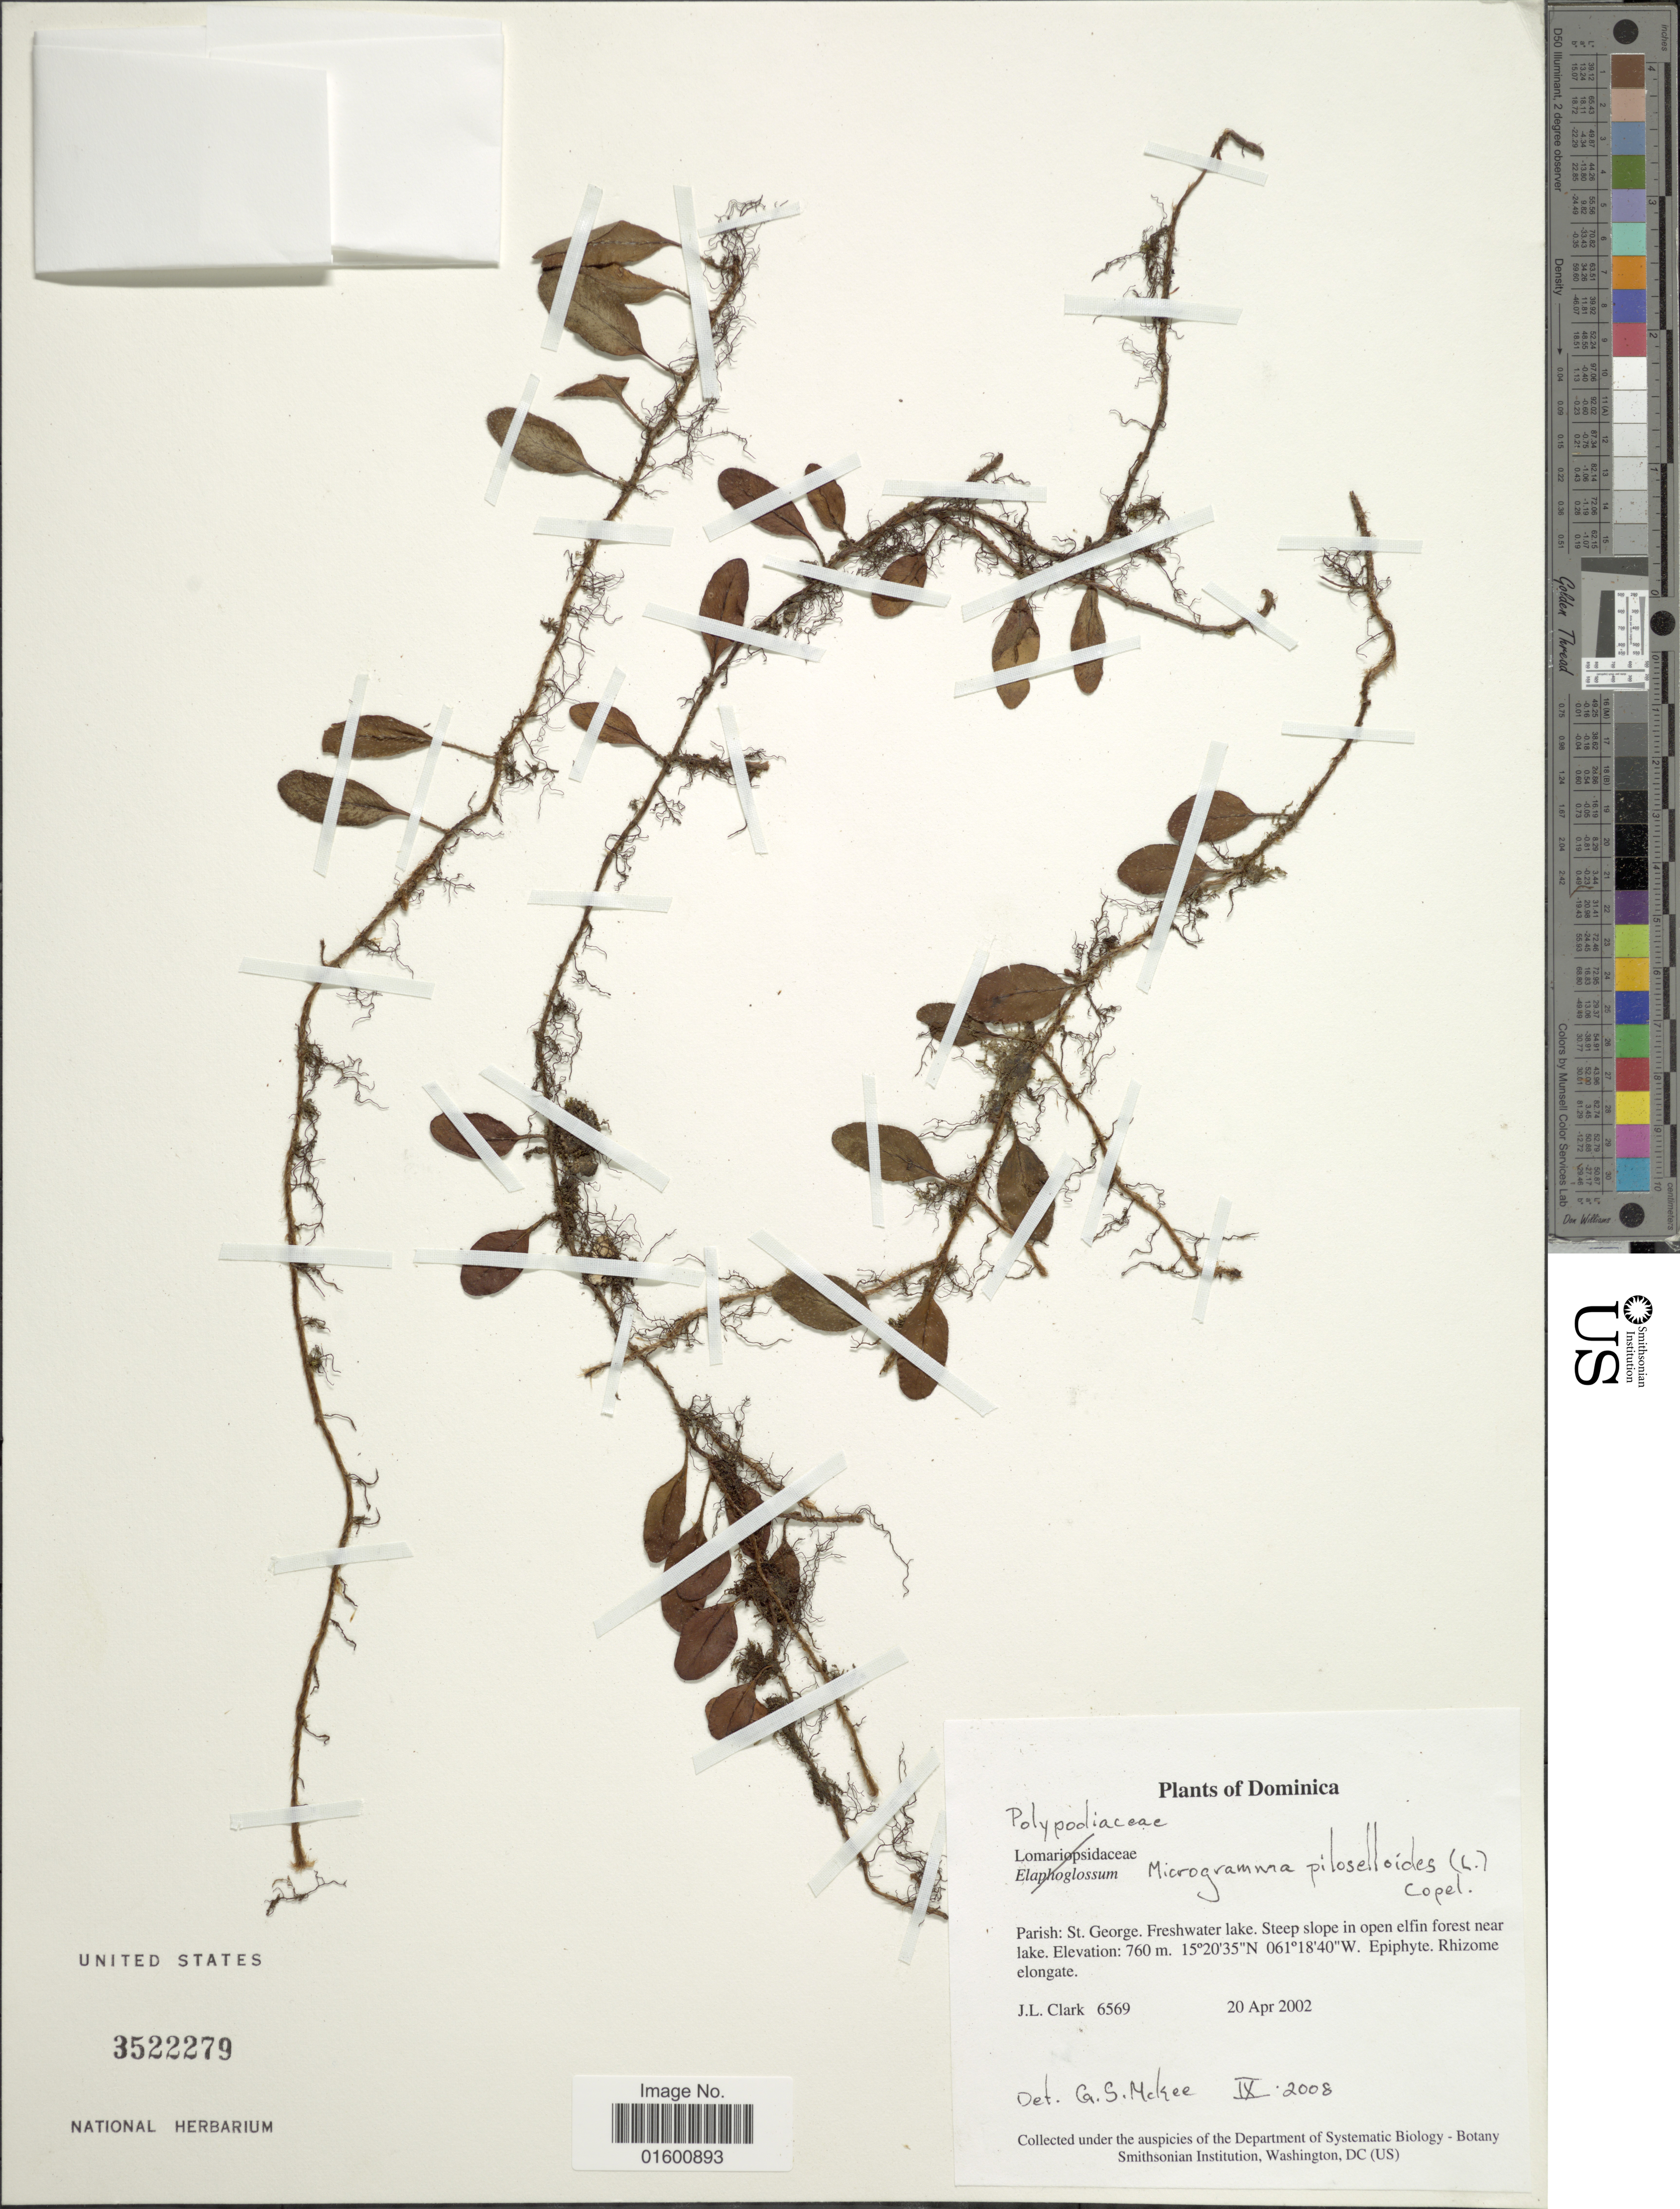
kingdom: Plantae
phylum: Tracheophyta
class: Polypodiopsida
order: Polypodiales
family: Polypodiaceae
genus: Microgramma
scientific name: Microgramma piloselloides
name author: (L.) Copel.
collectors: J. L. Clark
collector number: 6569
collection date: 2002-04-20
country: Dominica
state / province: St. George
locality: Freshwater Lake. Steep slope in open elfin forest near Lake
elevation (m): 760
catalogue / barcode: US 3522279